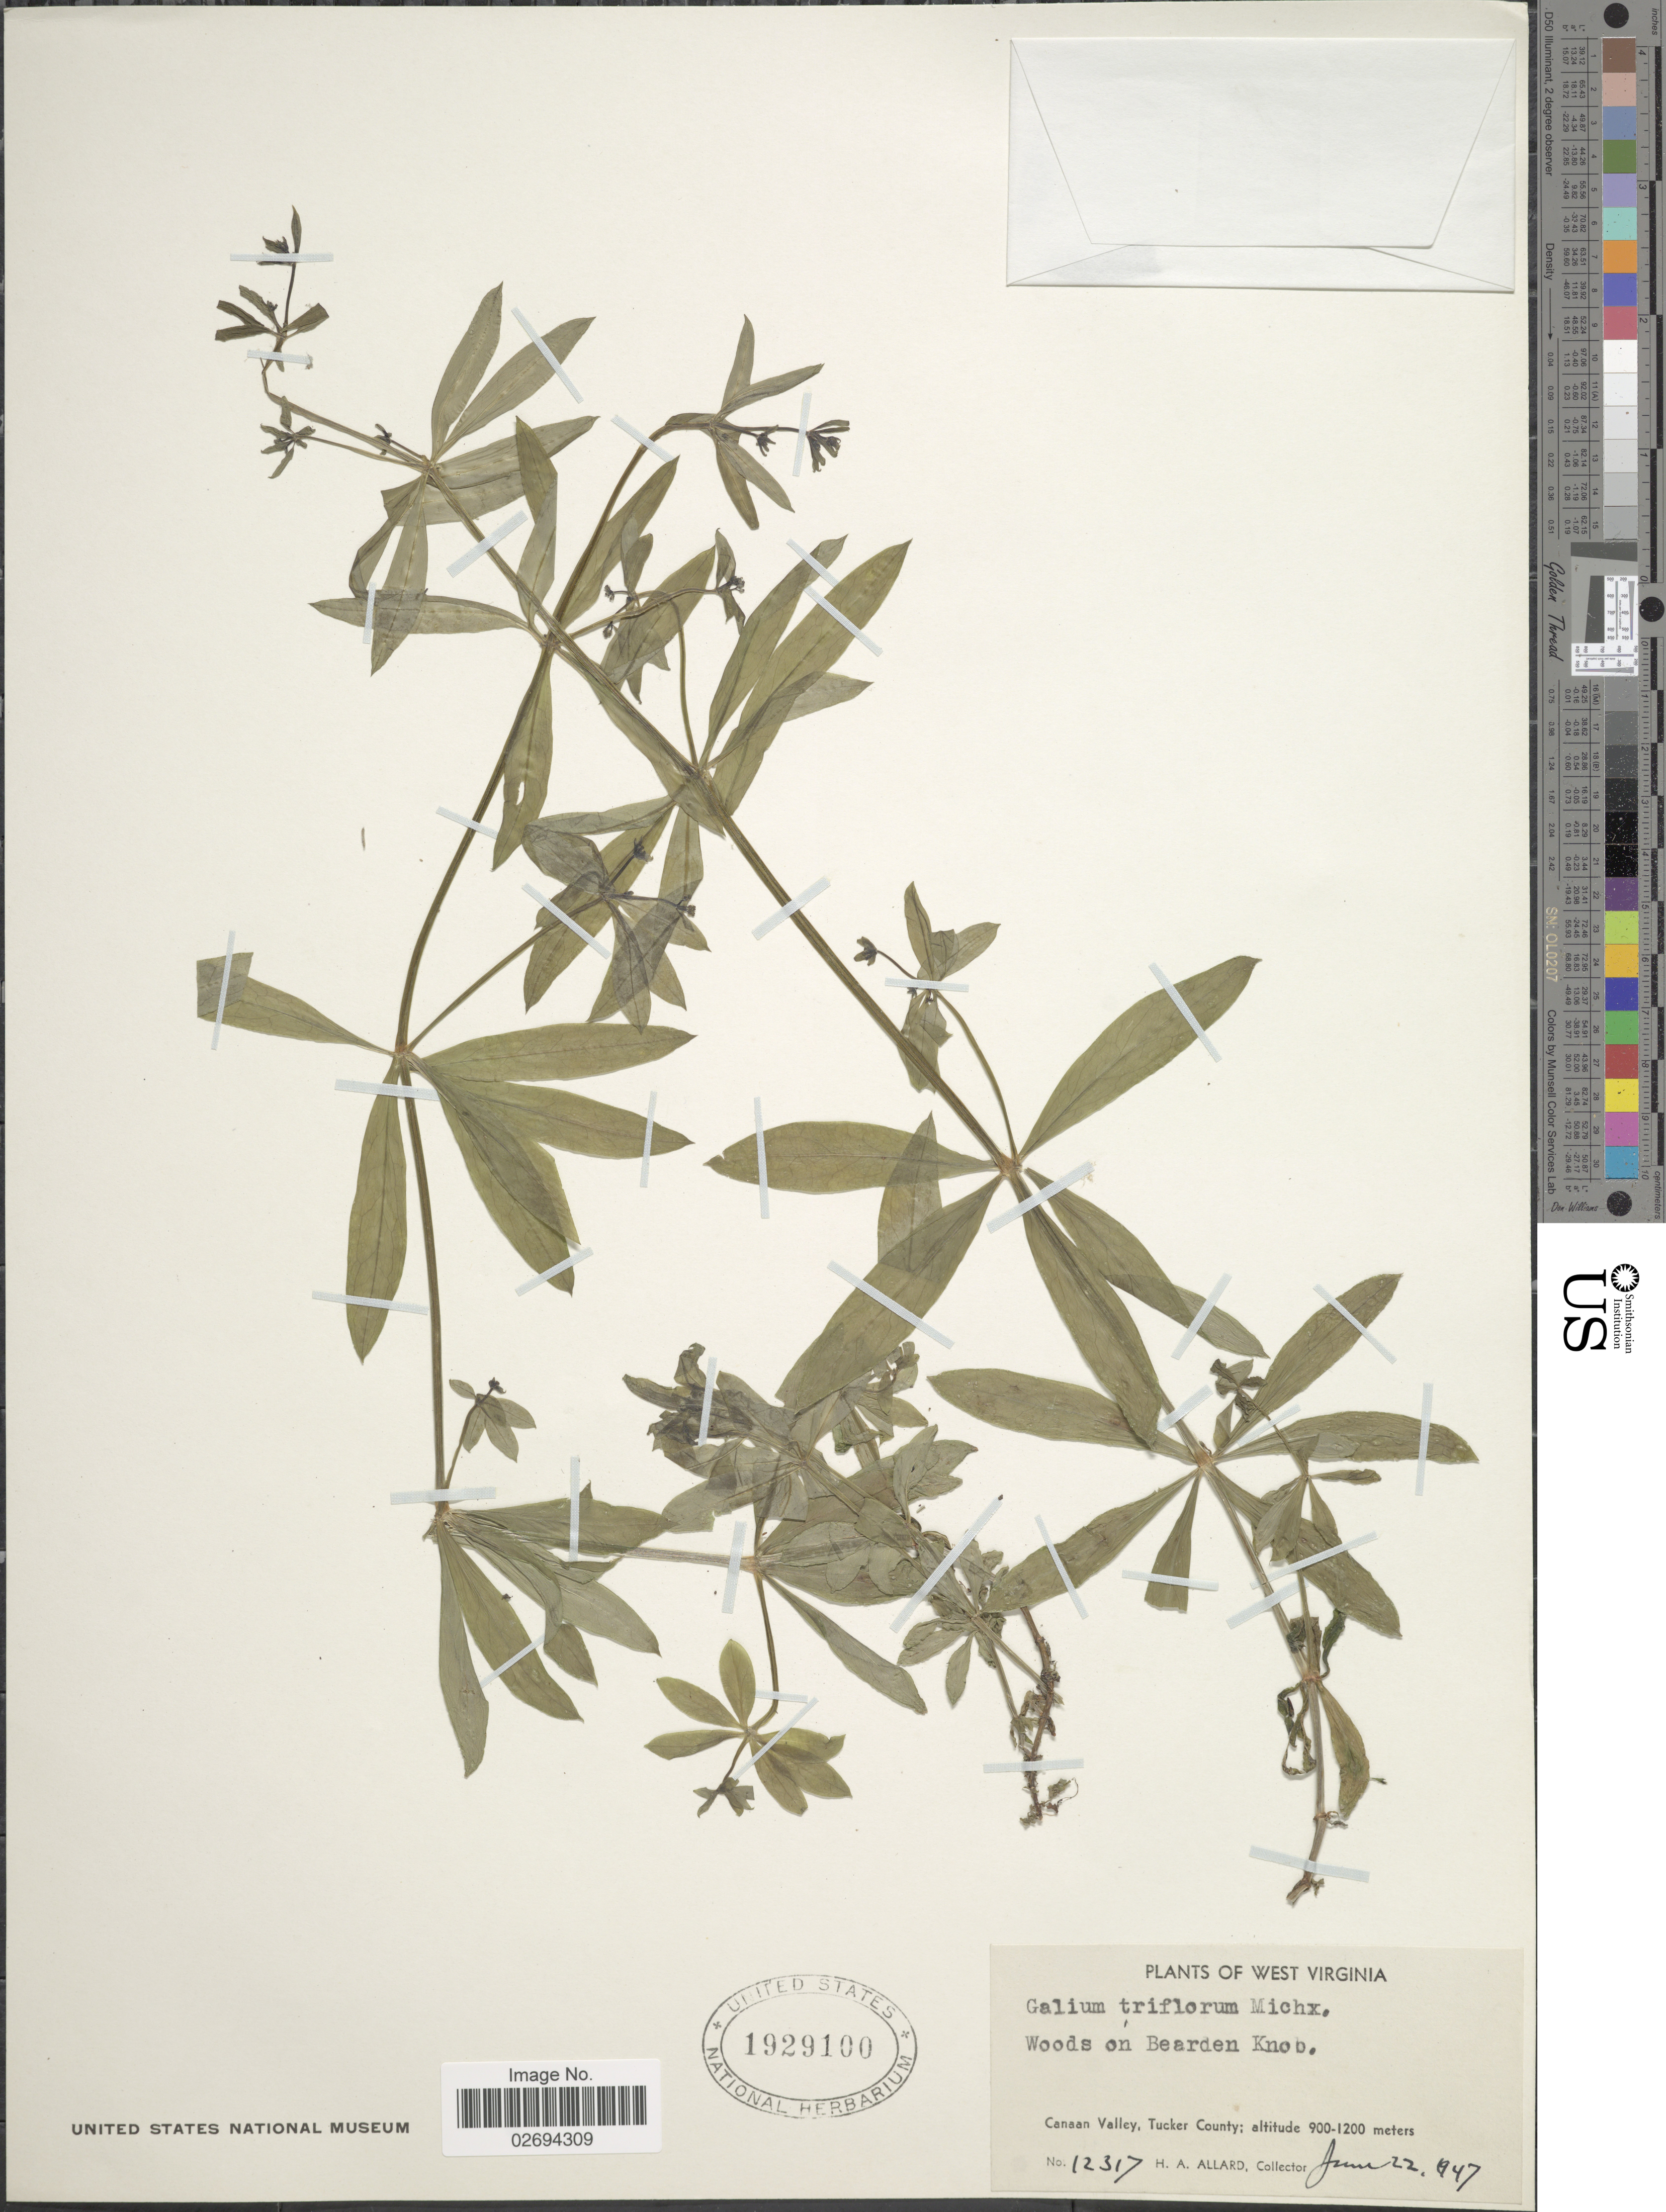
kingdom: Plantae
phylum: Tracheophyta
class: Magnoliopsida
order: Gentianales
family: Rubiaceae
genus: Galium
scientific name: Galium triflorum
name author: Michx.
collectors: H. A. Allard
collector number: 12317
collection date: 1947-06-22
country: United States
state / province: West Virginia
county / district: Tucker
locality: Woods on Bearden Knob. Canaan Valley, Tucker County.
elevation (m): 900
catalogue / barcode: US 1929100